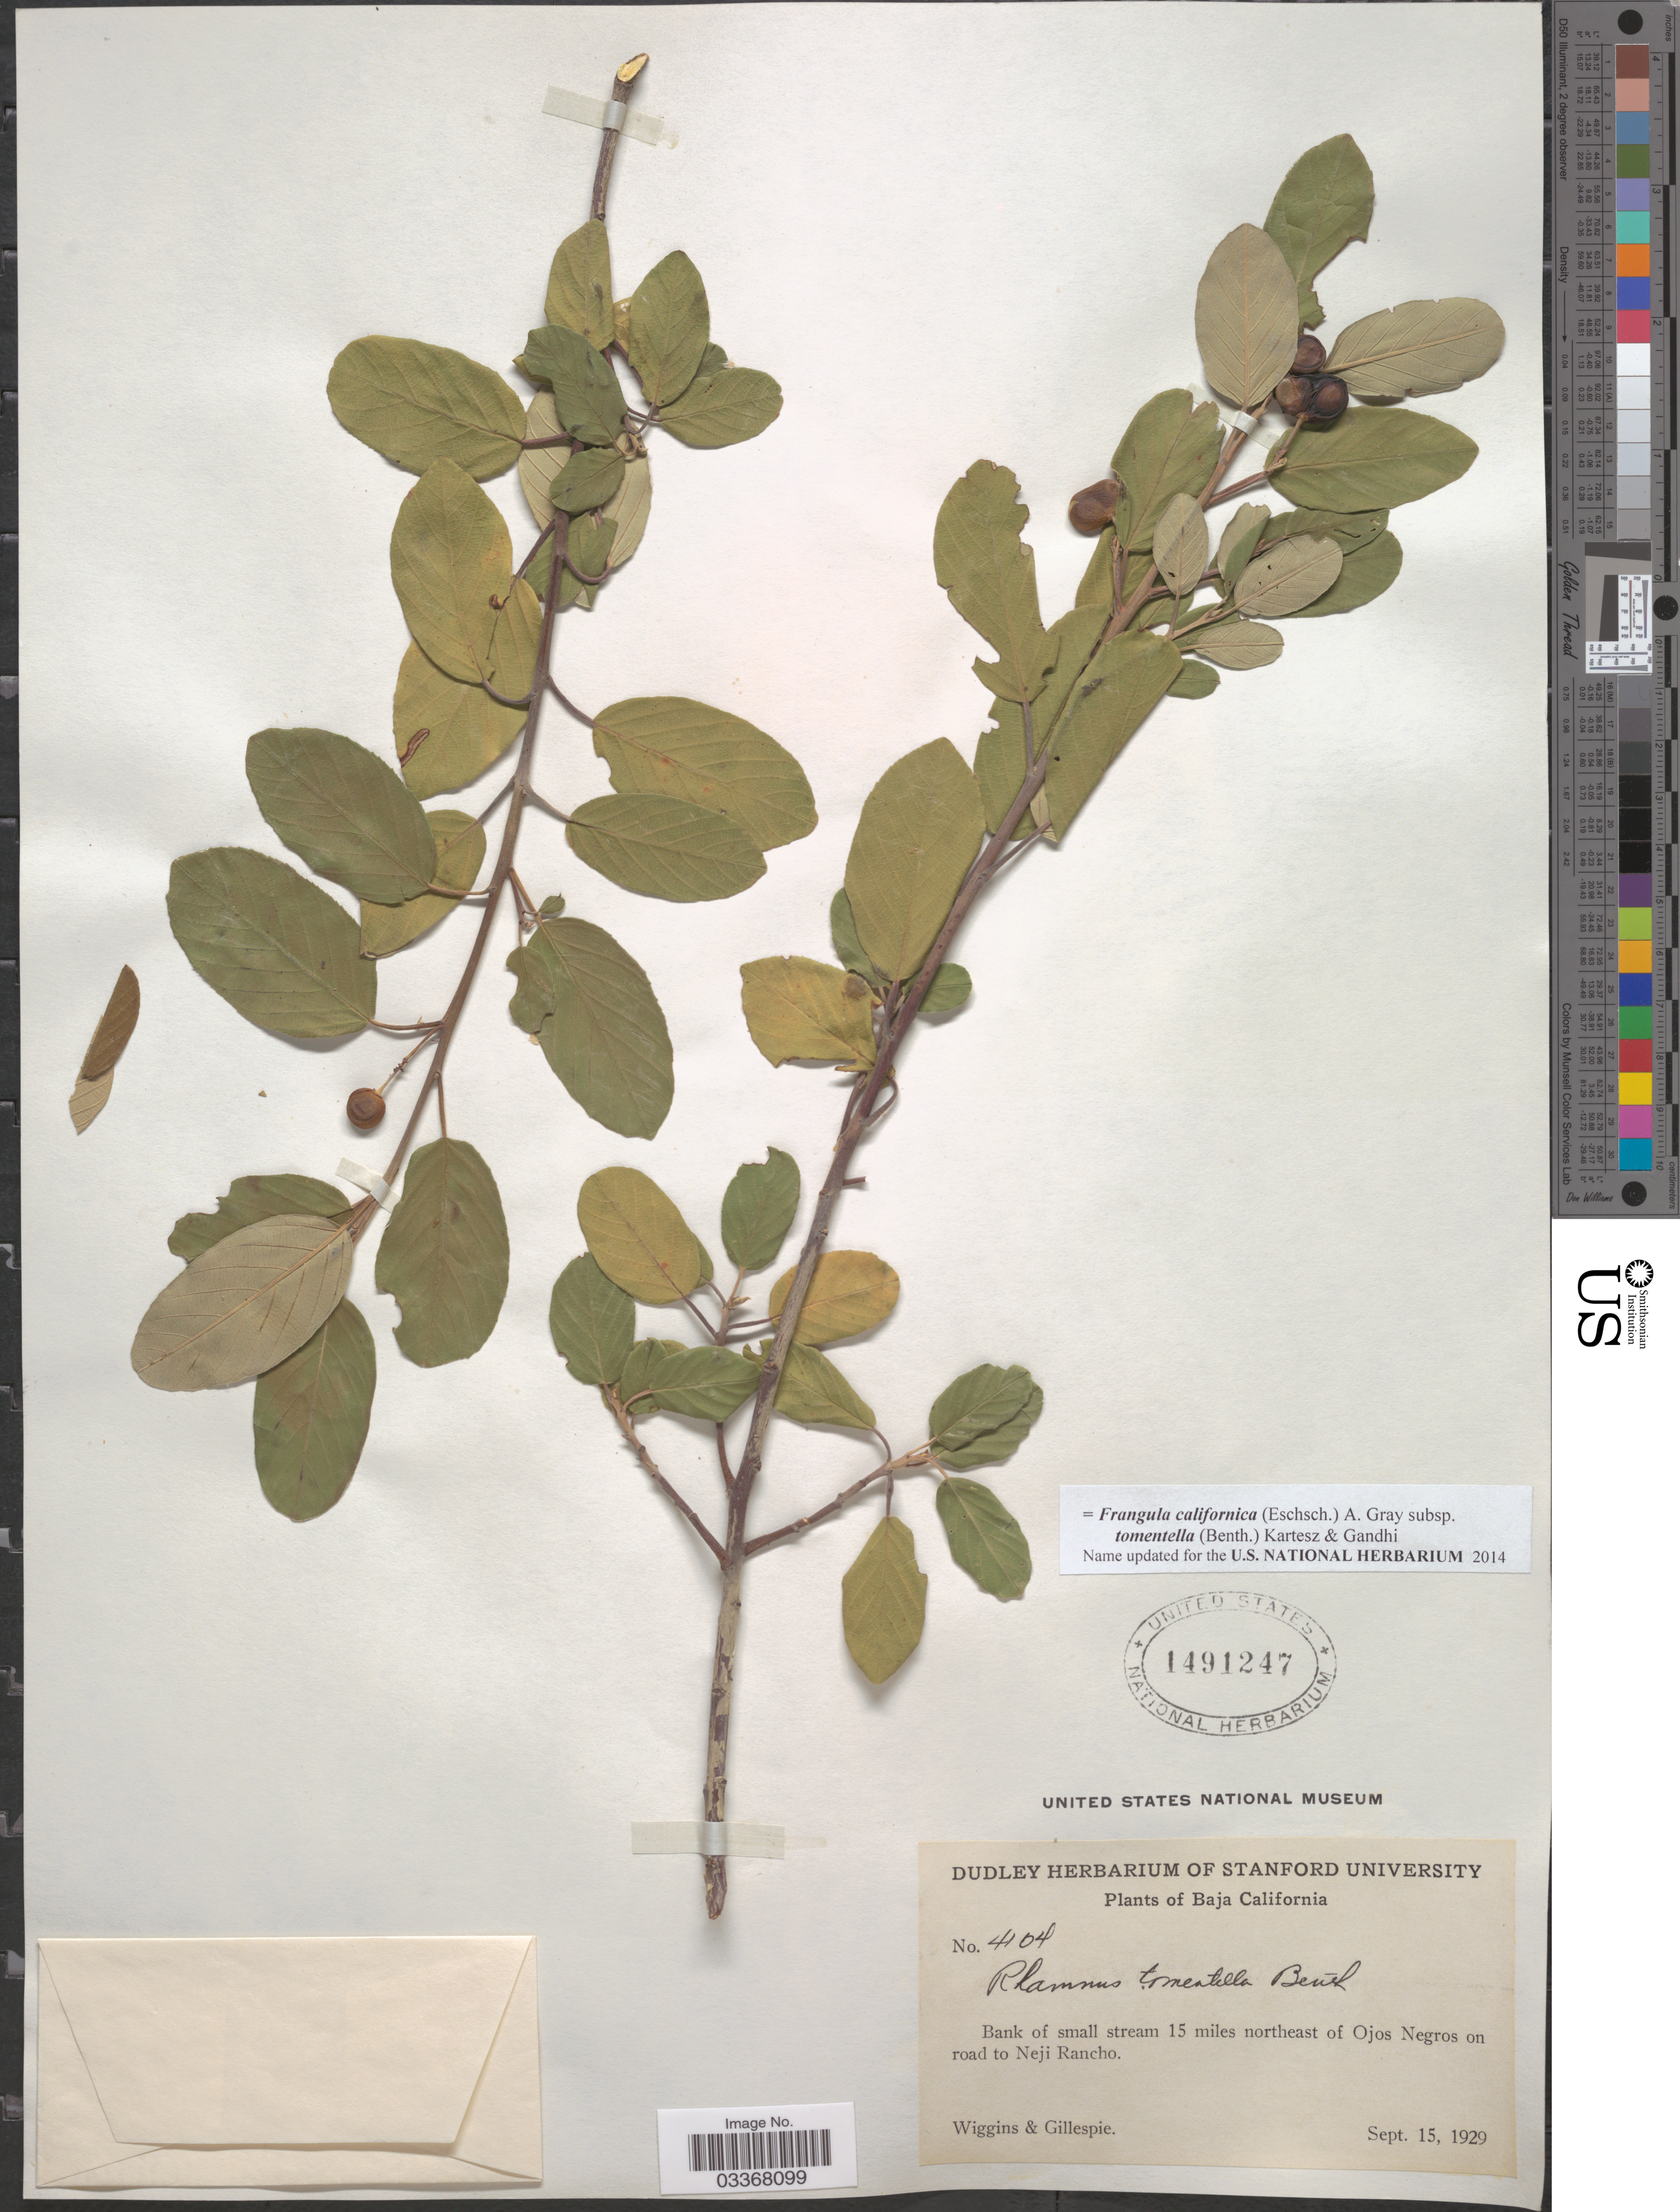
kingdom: Plantae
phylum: Tracheophyta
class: Magnoliopsida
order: Rosales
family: Rhamnaceae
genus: Frangula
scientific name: Frangula californica subsp. tomentella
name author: (Benth.) Kartesz & Gandhi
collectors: -- Wiggins & -- Gillespie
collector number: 4104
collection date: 1929-09-15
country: Mexico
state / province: Baja California Norte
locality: Bank of small stream 15 miles northeast of Ojos Negros on road to Neji Rancho.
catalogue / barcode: US 1491247